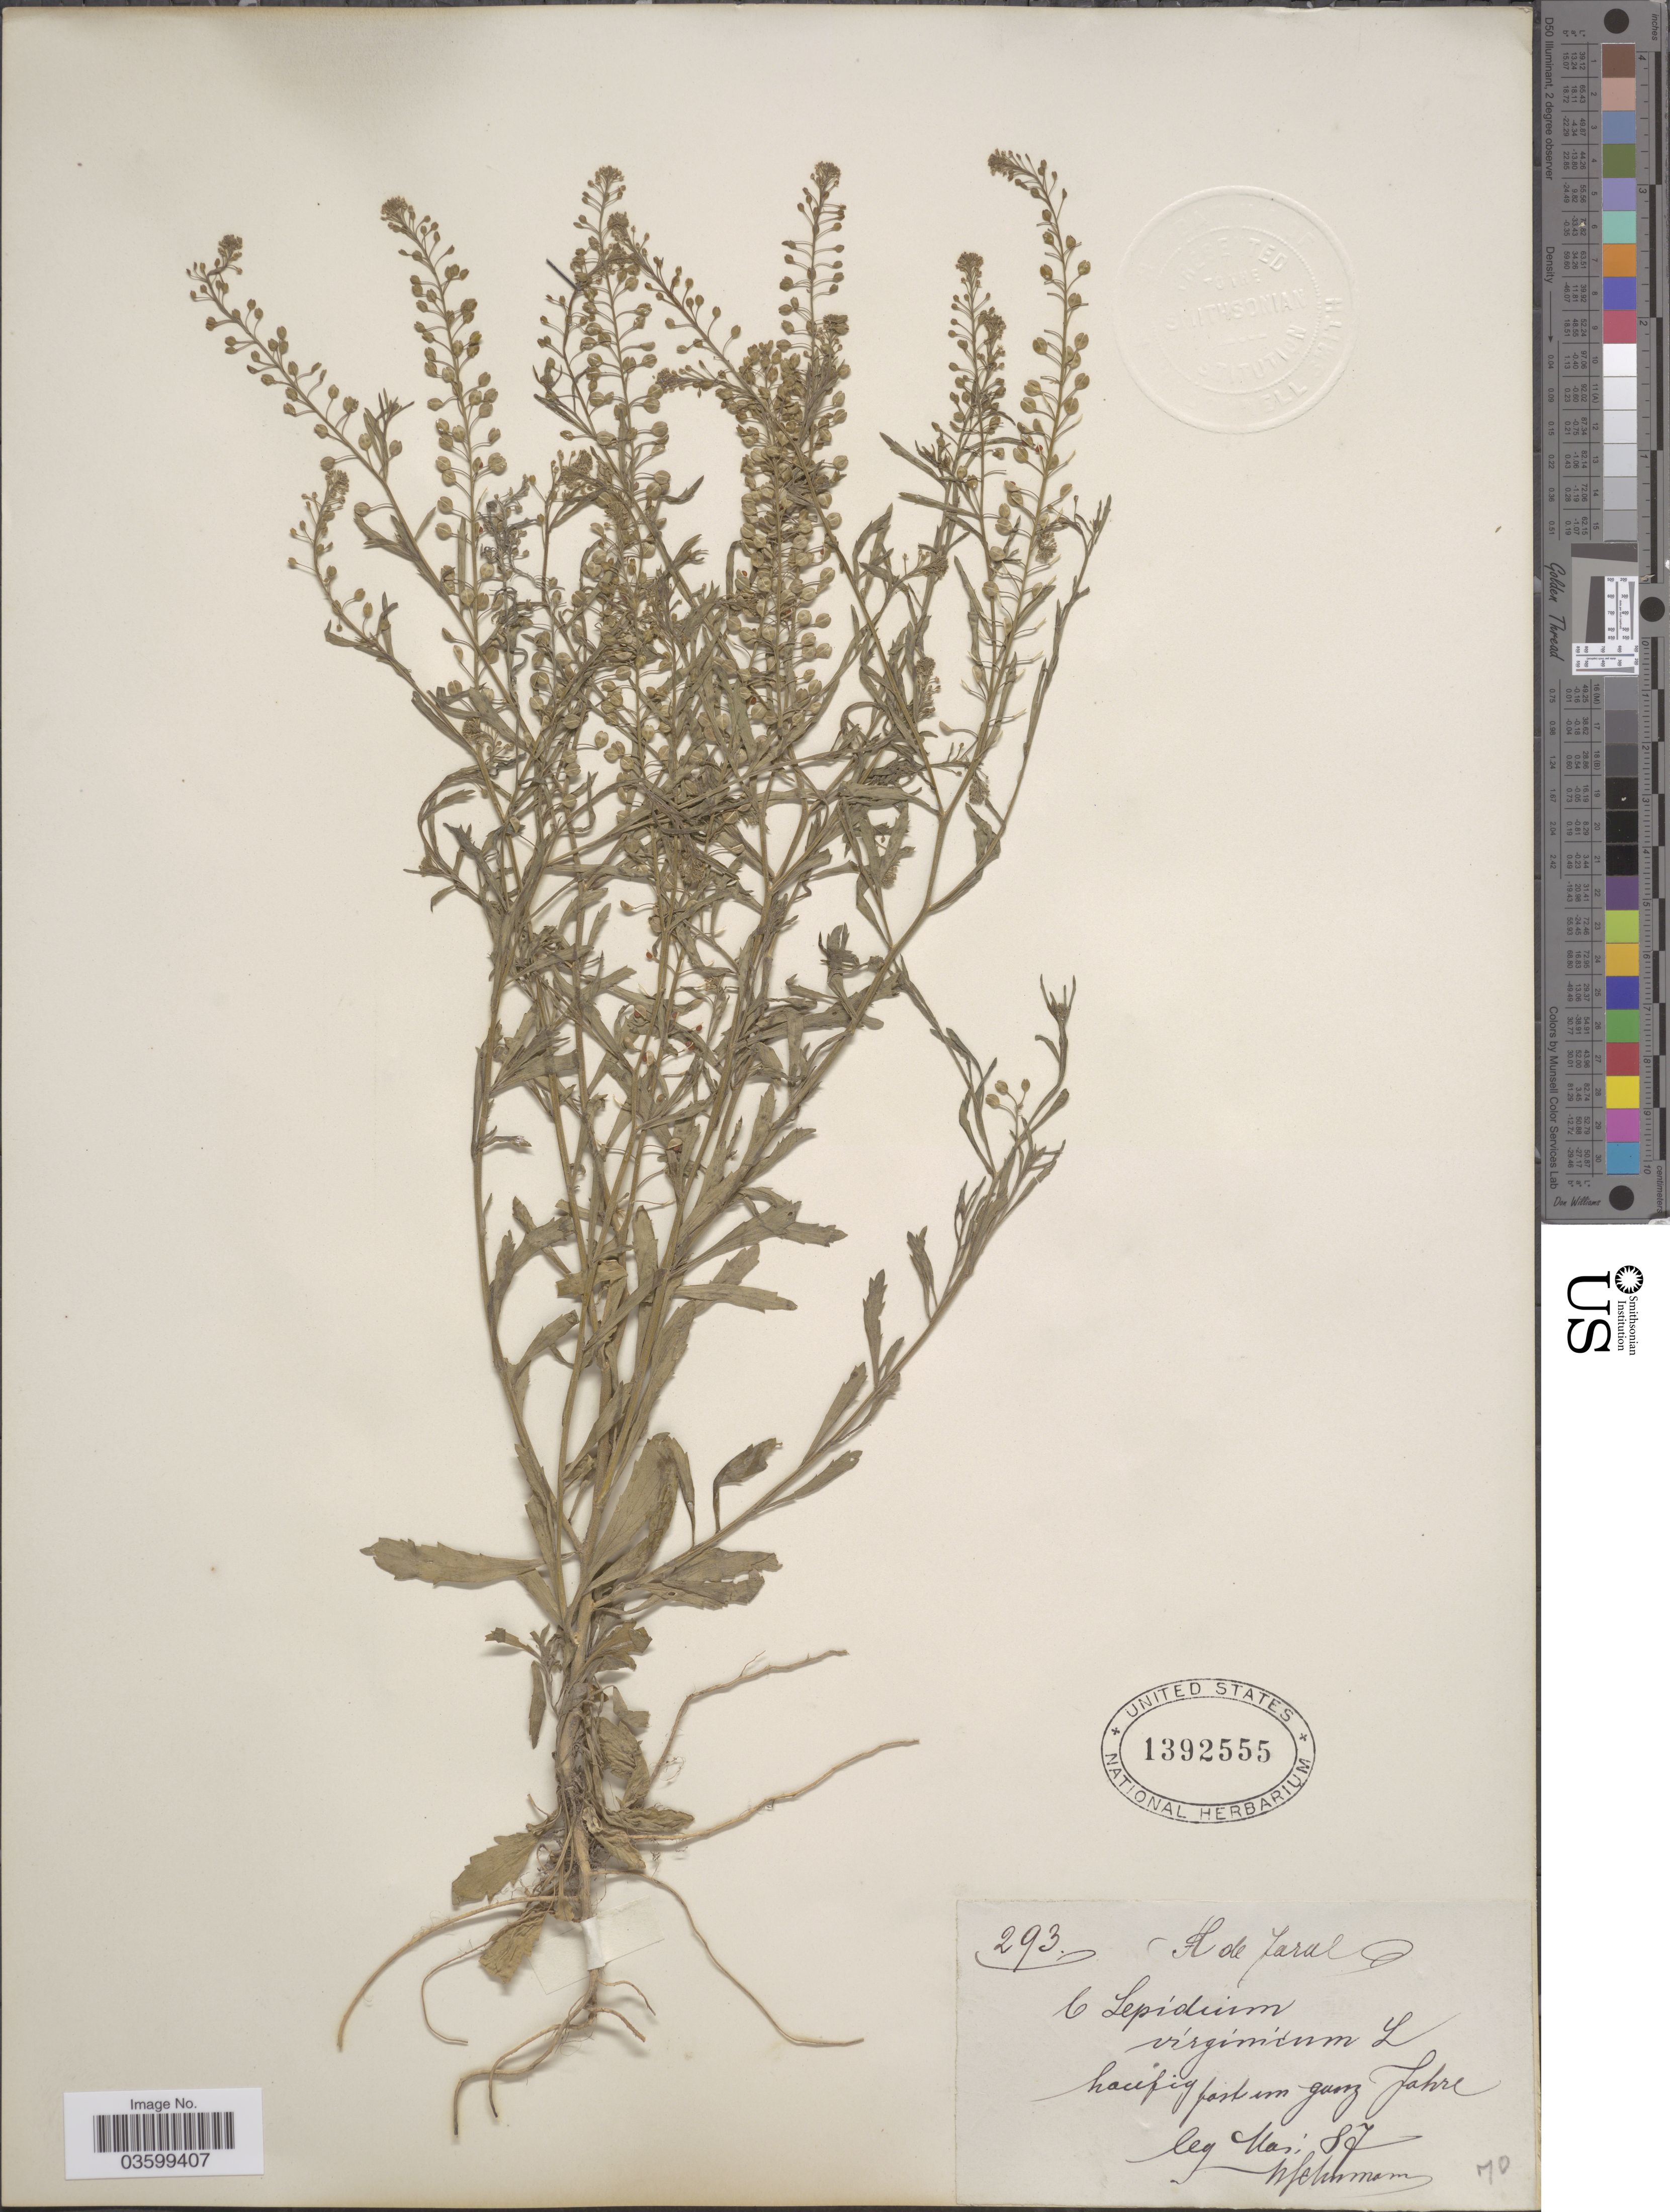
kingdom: Plantae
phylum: Tracheophyta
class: Magnoliopsida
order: Brassicales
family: Brassicaceae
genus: Lepidium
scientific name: Lepidium virginicum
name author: L.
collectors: W. Schumann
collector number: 293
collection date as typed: Transcribed d/m/y: /5/87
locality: H [interpreted] de Faral [unsure placement]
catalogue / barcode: US 1392555